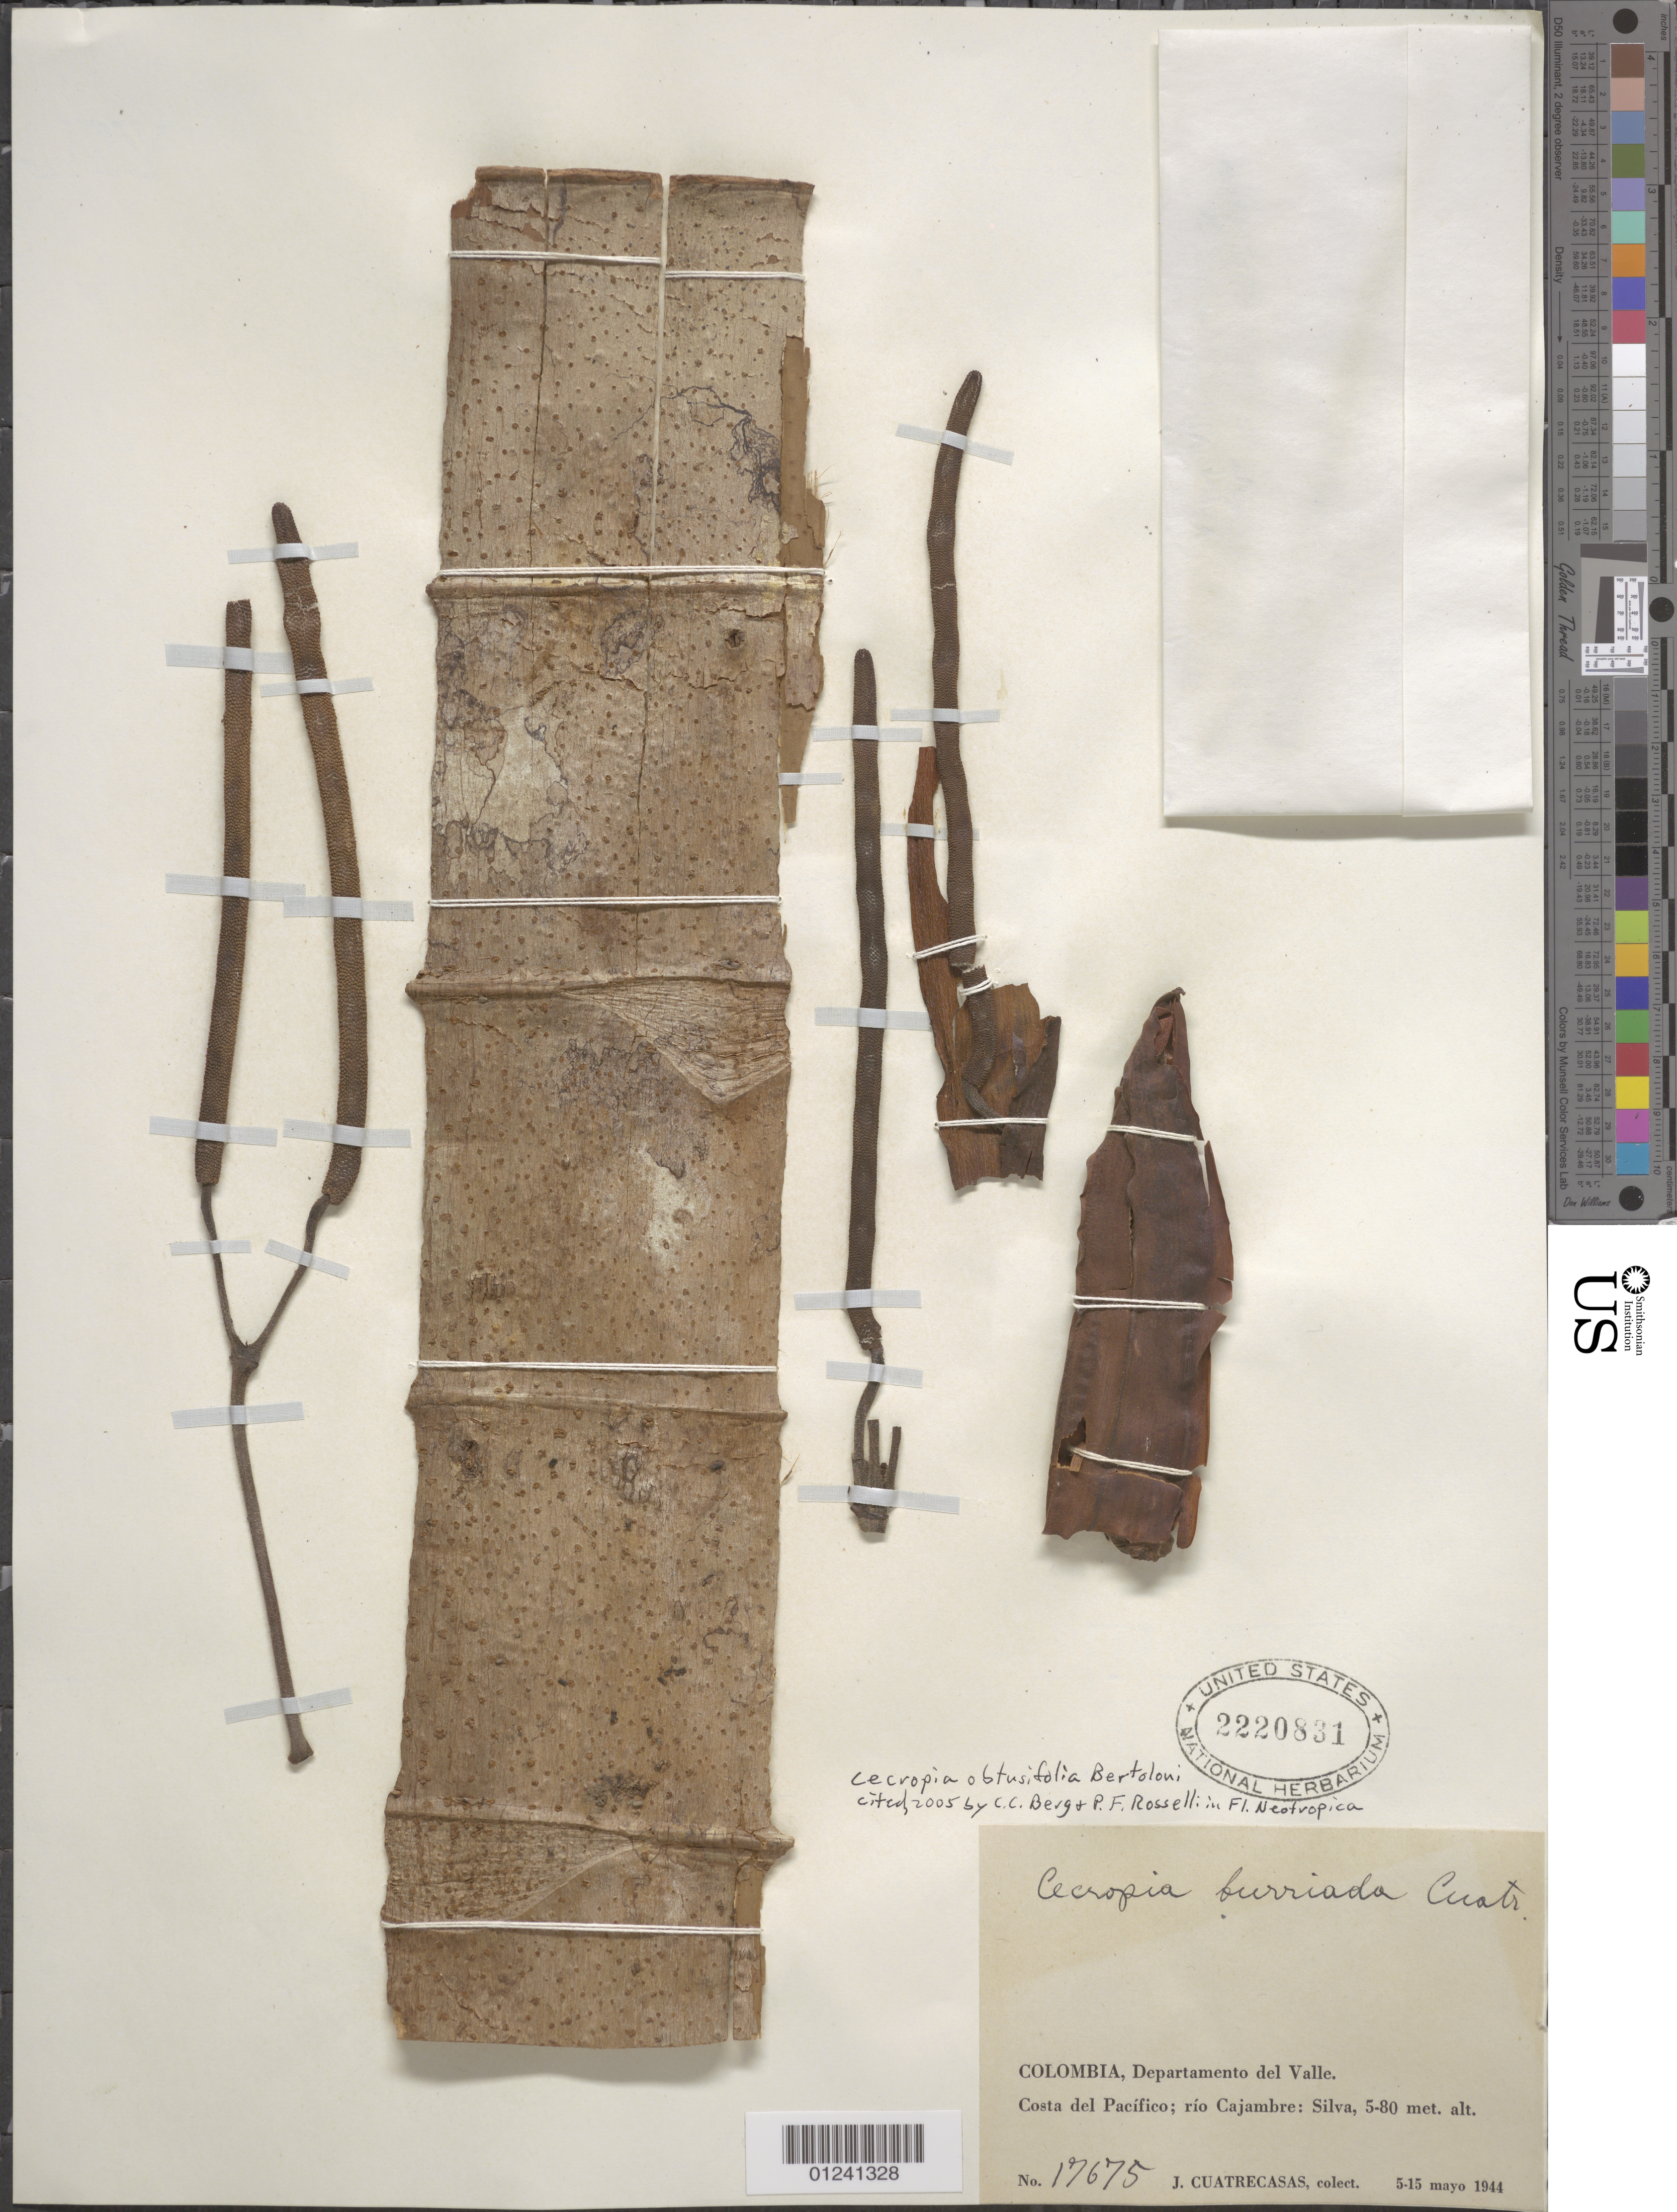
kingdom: Plantae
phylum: Tracheophyta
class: Magnoliopsida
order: Rosales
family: Urticaceae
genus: Cecropia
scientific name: Cecropia obtusifolia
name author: Bertol.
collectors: J. Cuatrecasas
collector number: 17675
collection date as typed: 05 May 1944 to 15 May 1944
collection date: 1944-05-05/1944-05-15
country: Colombia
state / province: Valle del Cauca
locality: Costa del Pacífico; río Cajambre: Silva.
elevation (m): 5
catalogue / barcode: US 2220831